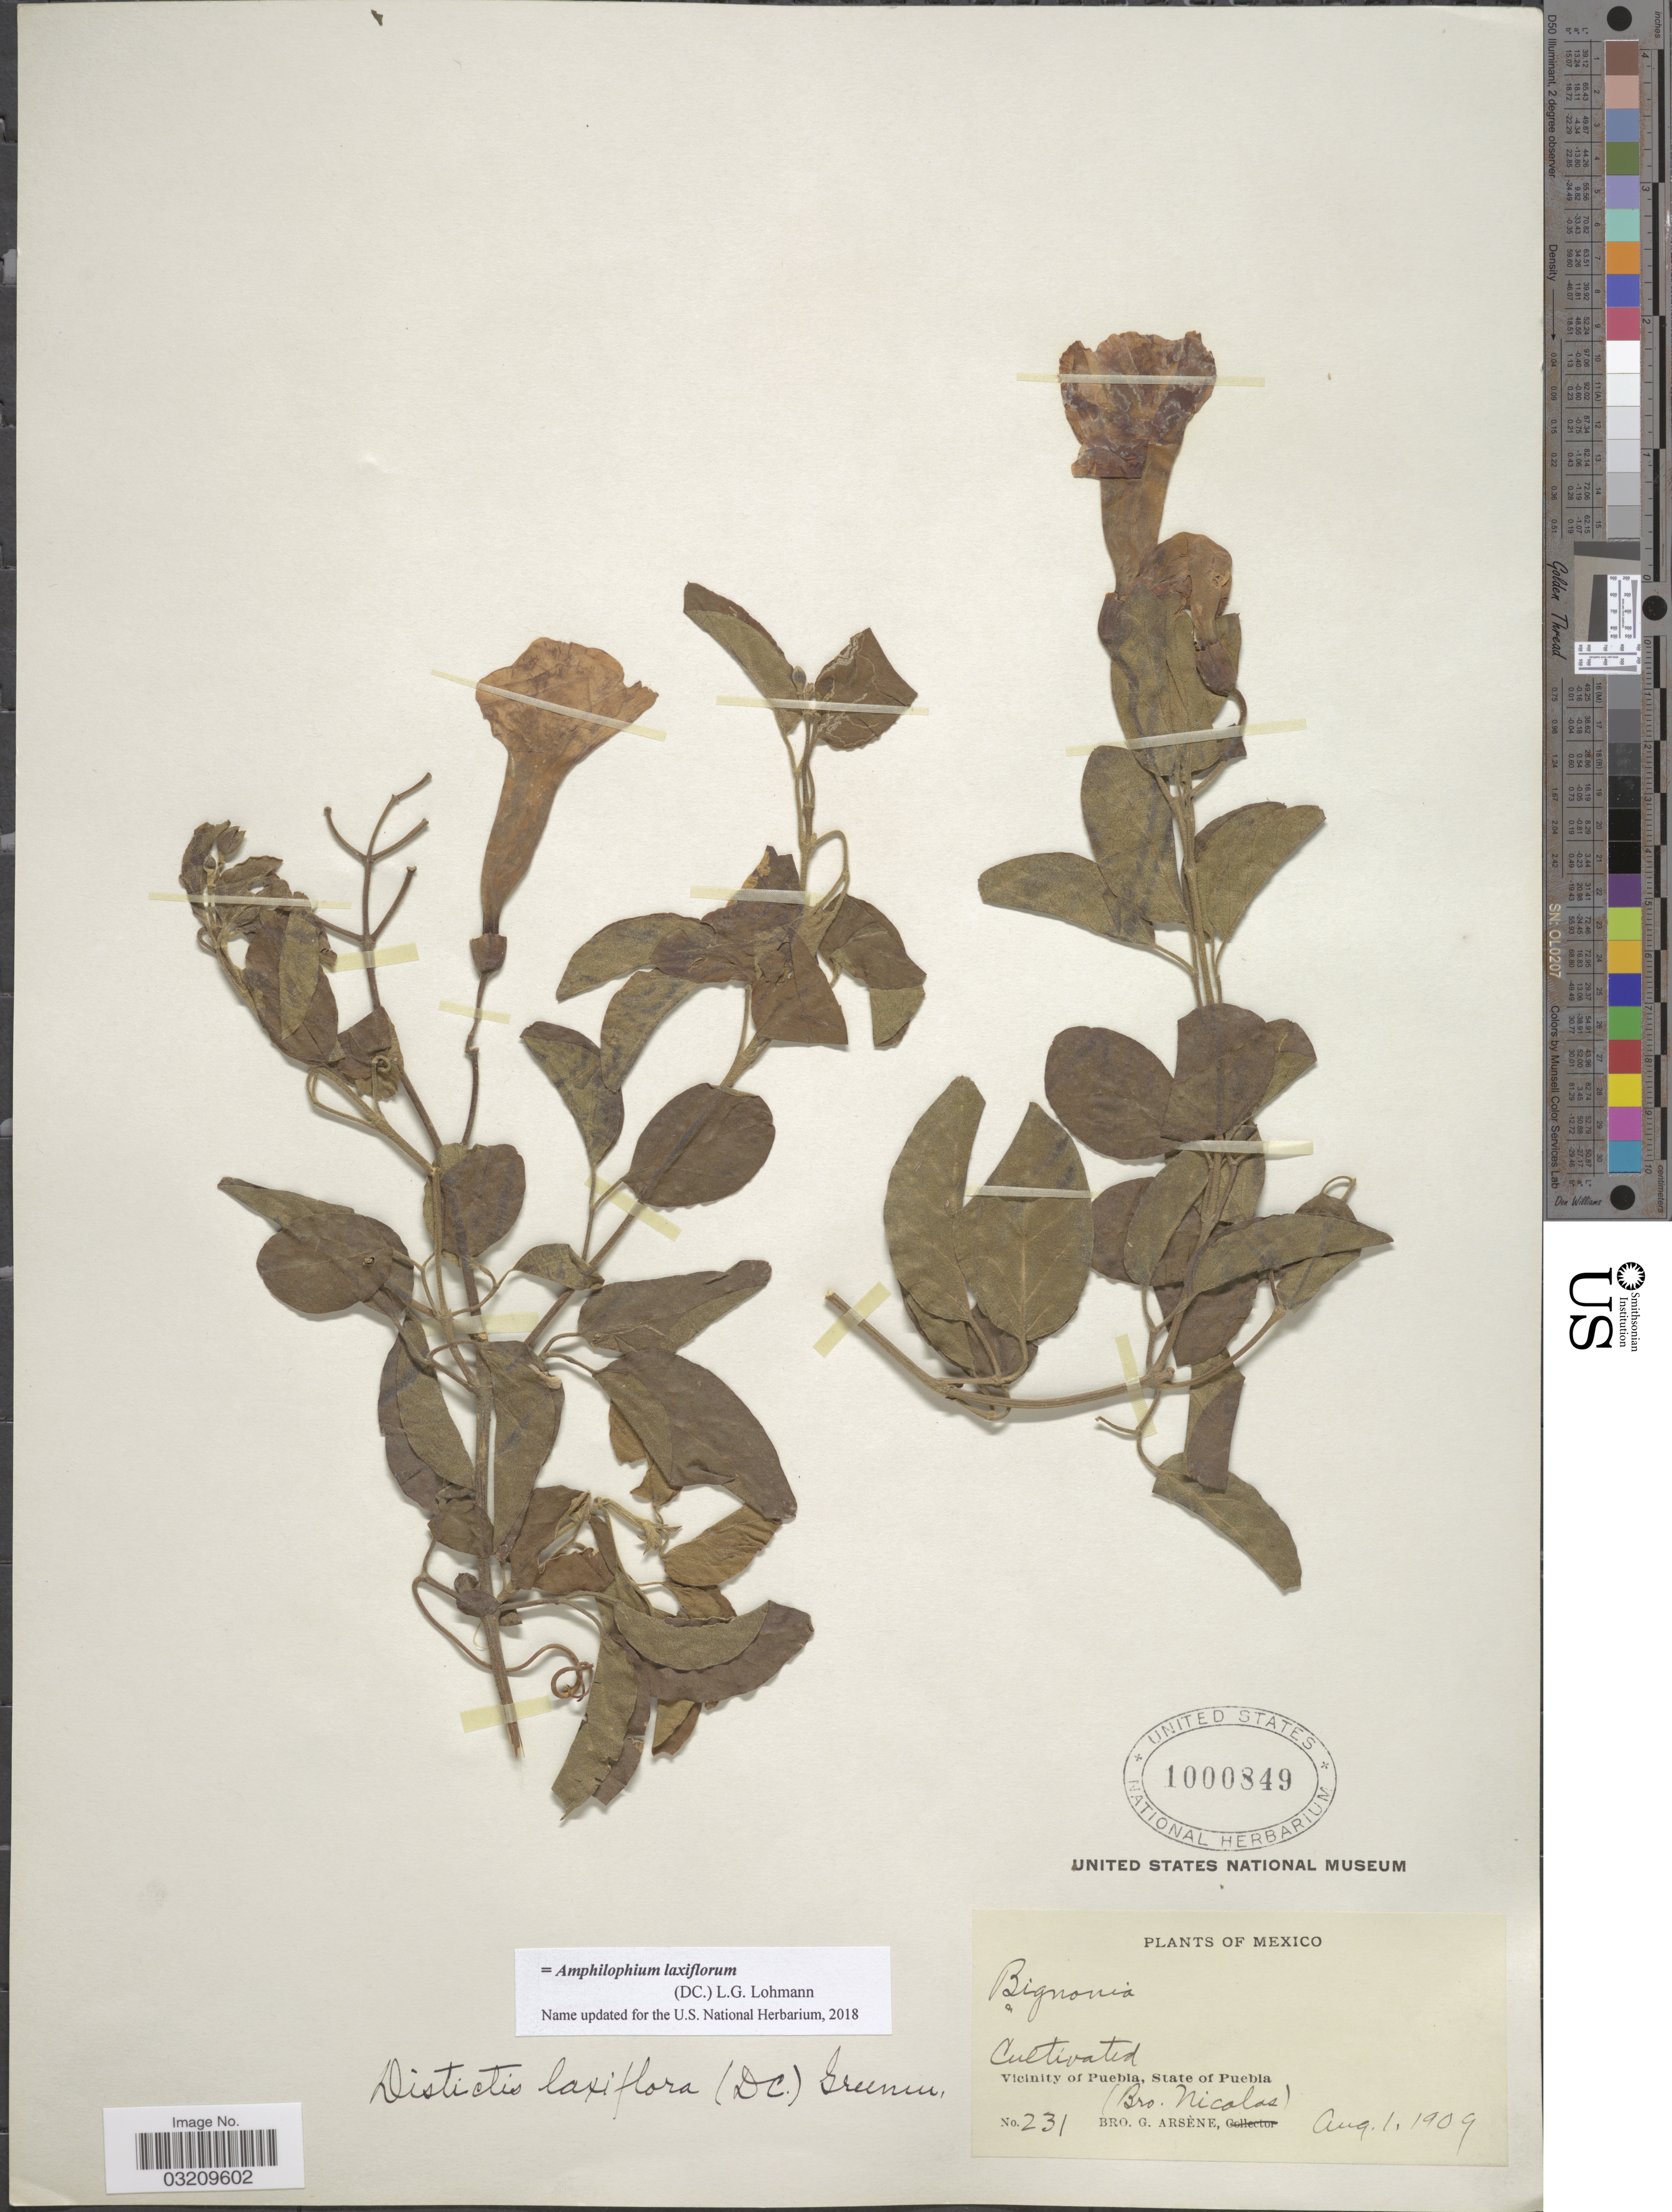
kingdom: Plantae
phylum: Tracheophyta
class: Magnoliopsida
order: Lamiales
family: Bignoniaceae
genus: Amphilophium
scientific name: Amphilophium laxiflorum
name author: (DC.) L.G. Lohmann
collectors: Bro. G. Arsène & Bro. Nicolas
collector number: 231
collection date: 1909-08-01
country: Mexico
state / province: Puebla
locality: Vicinity of Puebla.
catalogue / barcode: US 1000849